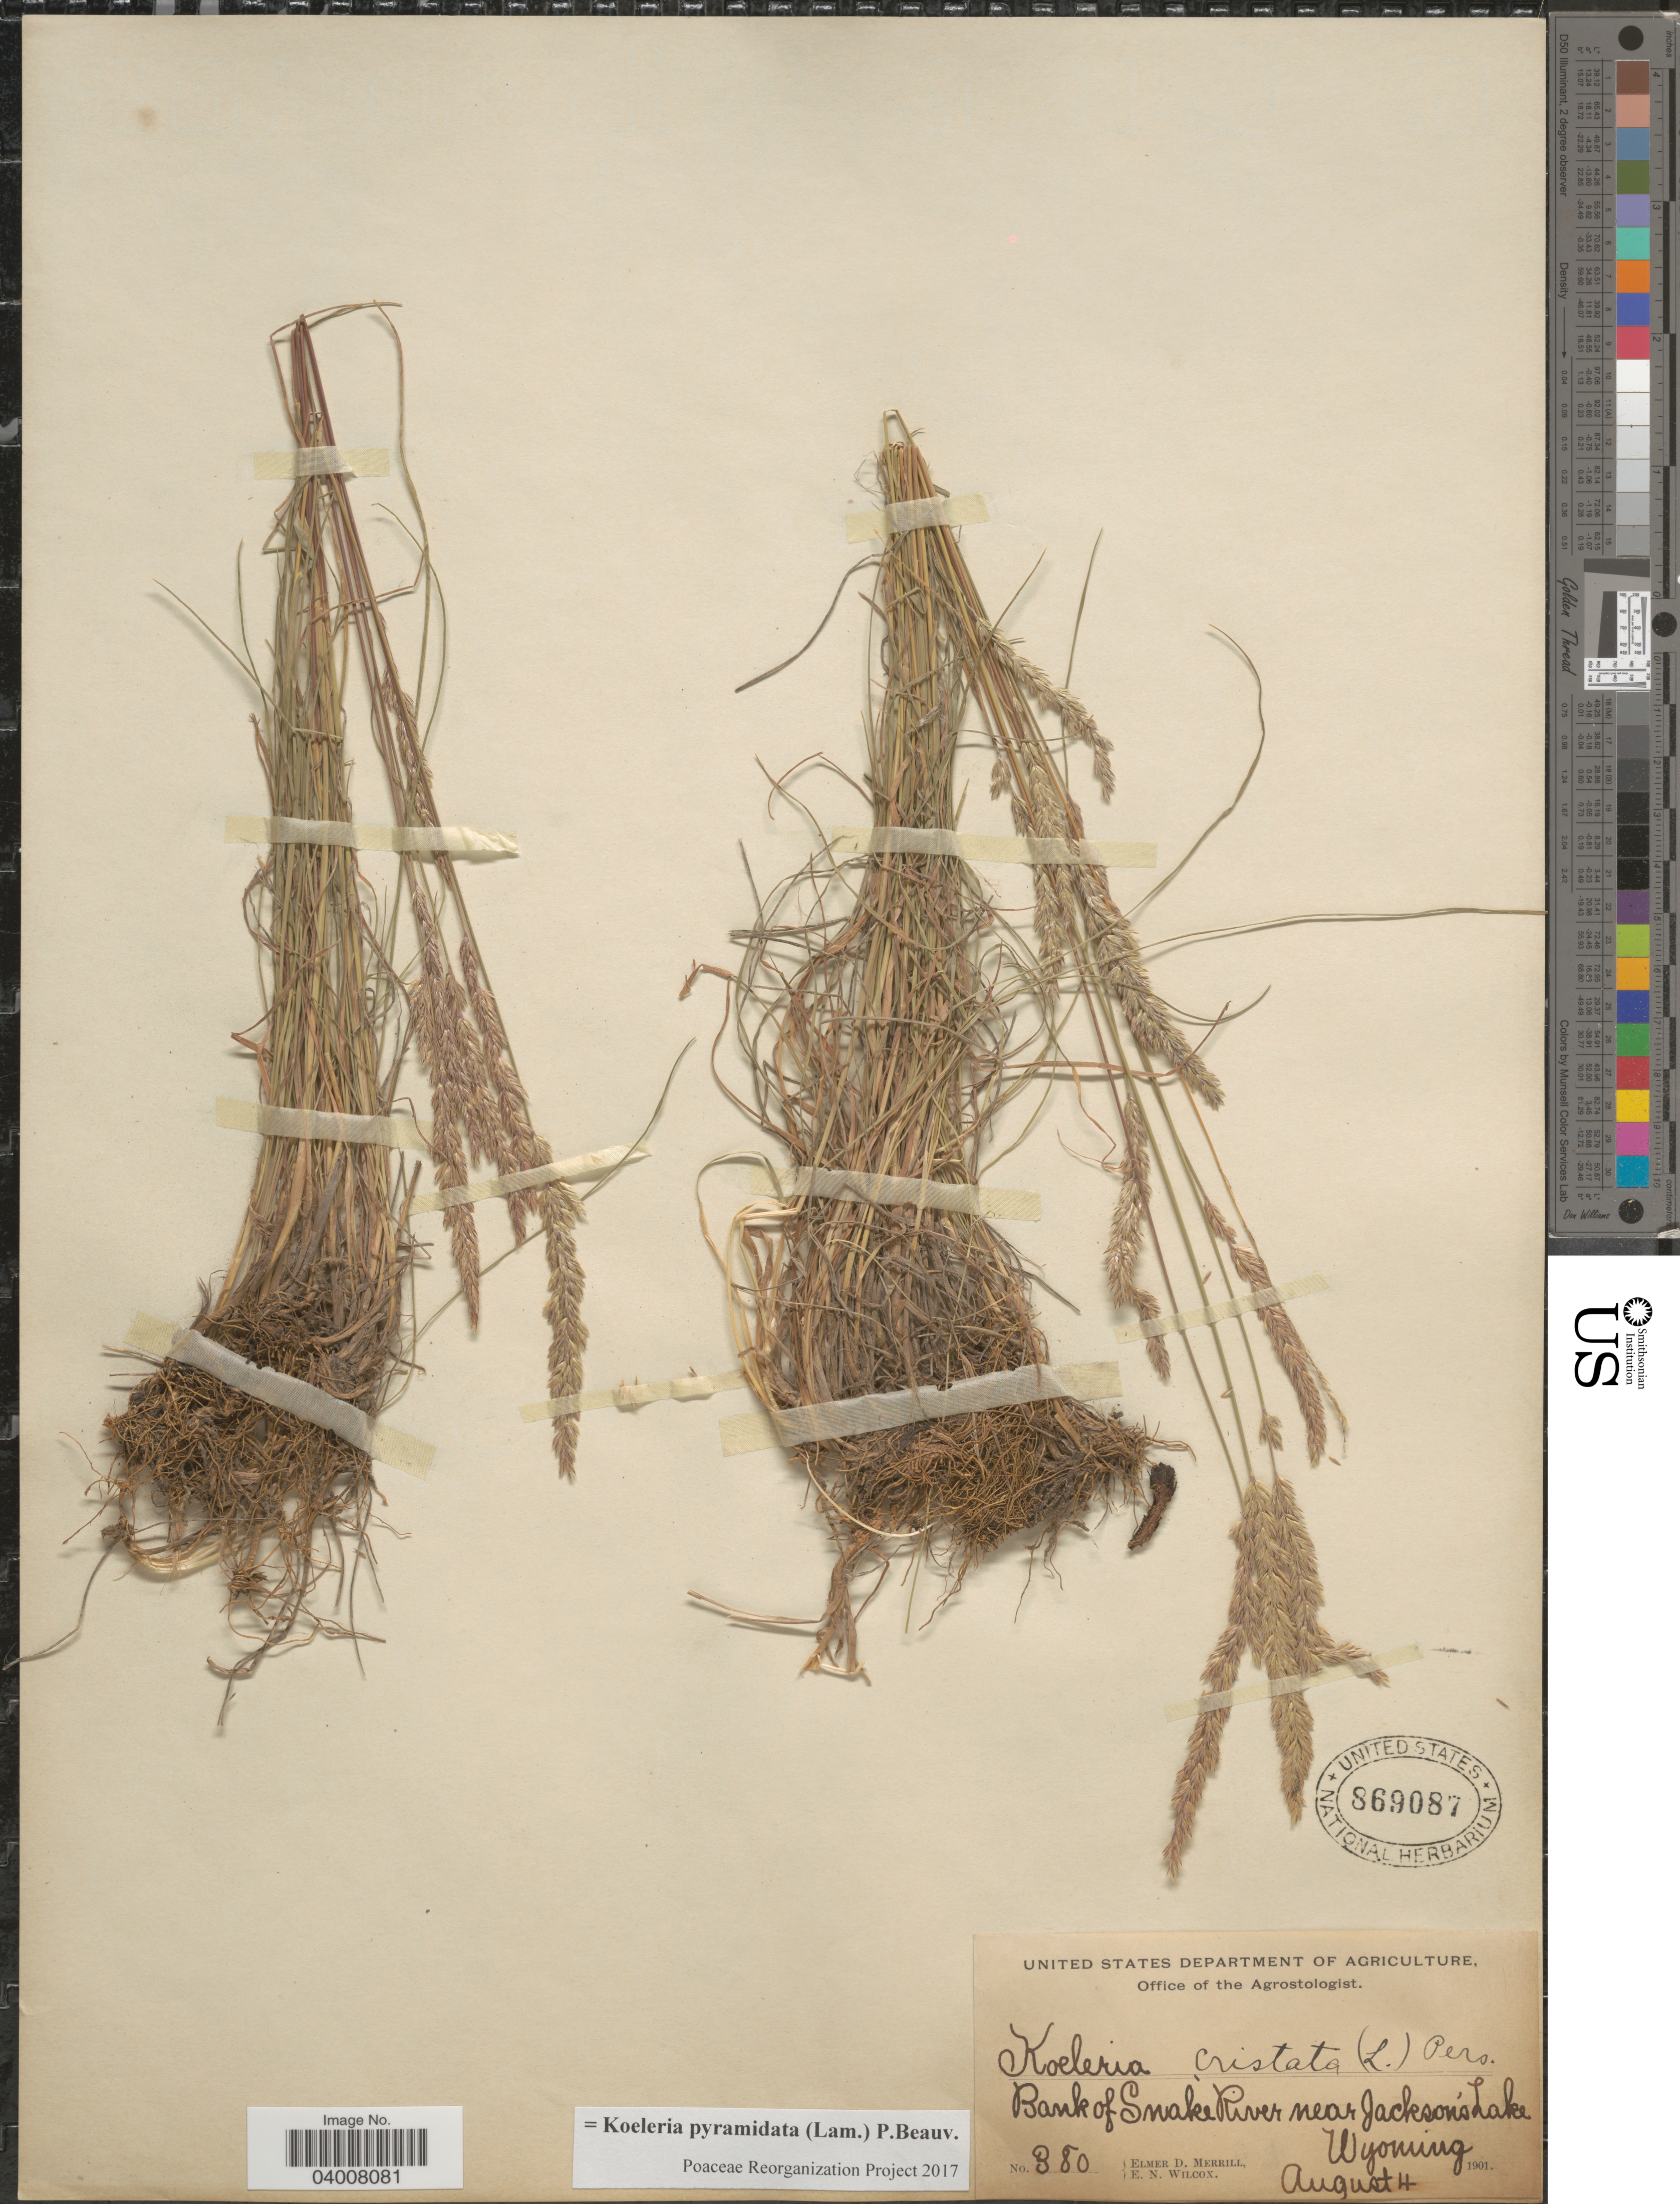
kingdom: Plantae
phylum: Tracheophyta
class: Liliopsida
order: Poales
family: Poaceae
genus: Koeleria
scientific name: Koeleria pyramidata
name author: (Lam.) P. Beauv.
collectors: E. D. Merrill & E. Wilcox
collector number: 380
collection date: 1901-08-04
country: United States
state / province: Wyoming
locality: Bank of Snake River near Jackson's Lake.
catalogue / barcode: US 869087